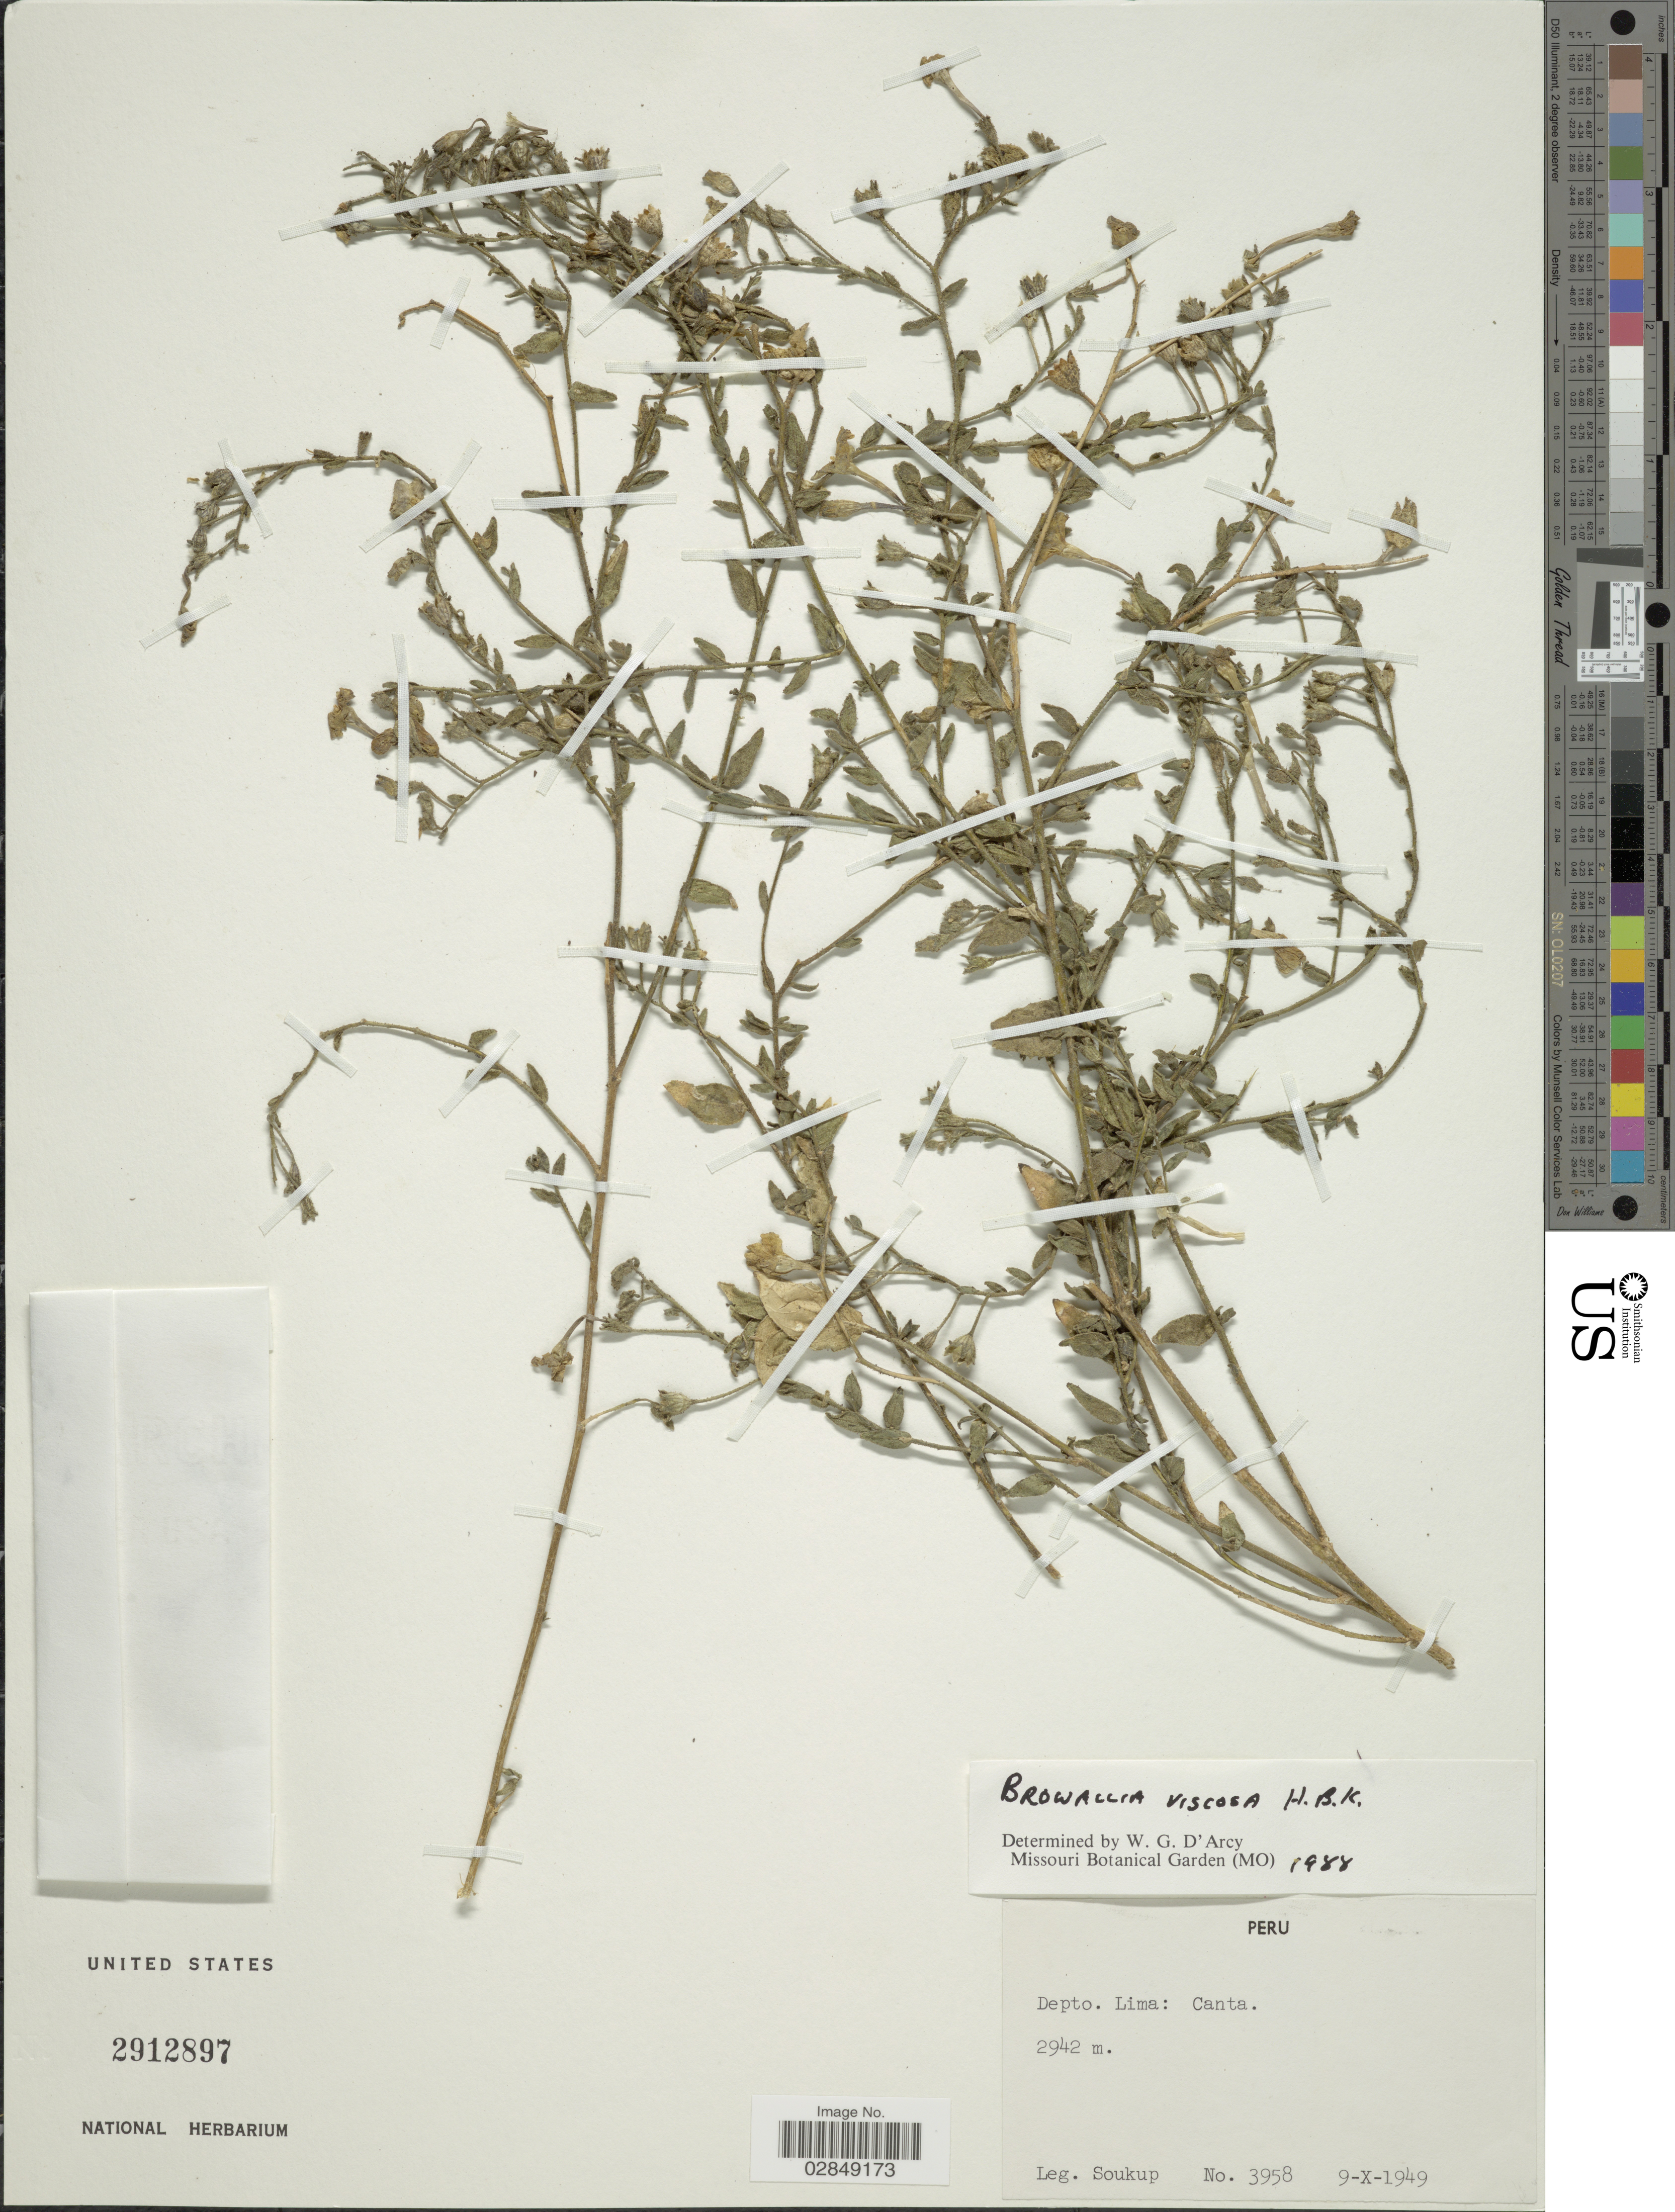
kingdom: Plantae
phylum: Tracheophyta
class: Magnoliopsida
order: Solanales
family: Solanaceae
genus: Browallia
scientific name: Browallia americana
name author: L.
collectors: -- Soukup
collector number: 3958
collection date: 1949-10-09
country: Peru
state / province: Lima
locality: Depto. Lima: Canta.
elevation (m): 2942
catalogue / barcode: US 2912897